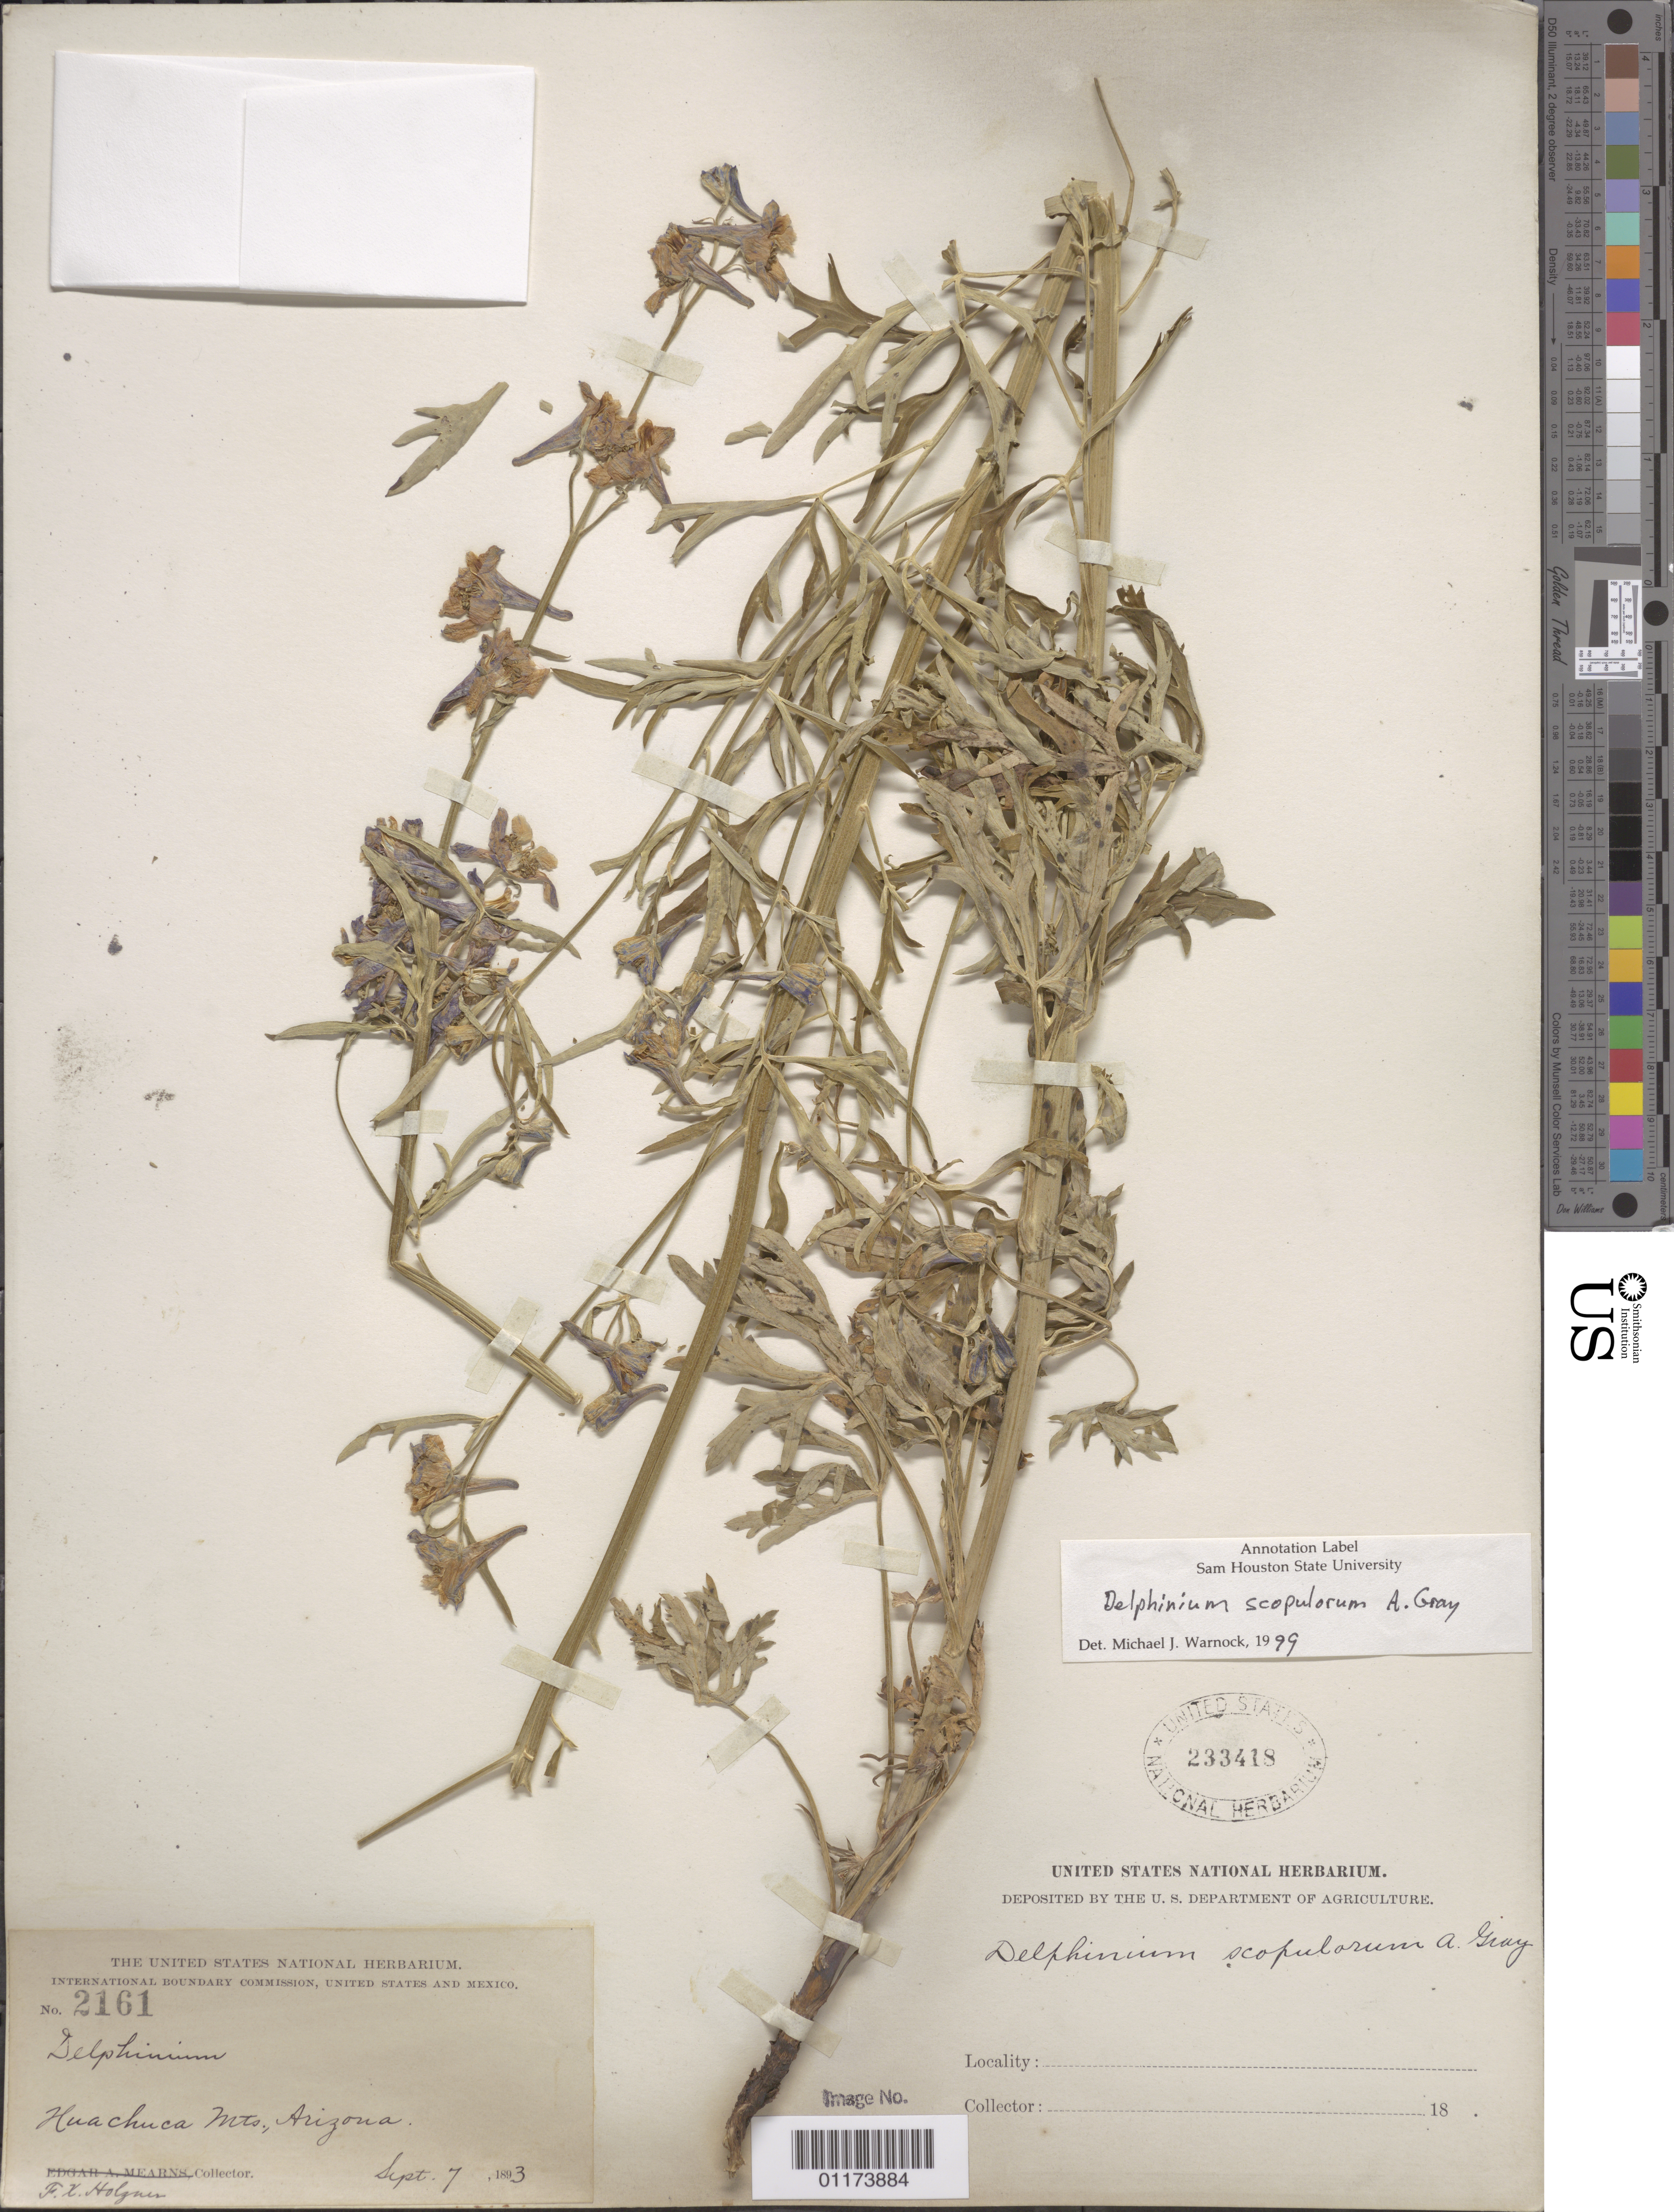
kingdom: Plantae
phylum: Tracheophyta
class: Magnoliopsida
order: Ranunculales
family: Ranunculaceae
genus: Delphinium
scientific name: Delphinium scopulorum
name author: A. Gray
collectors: F. X. Holzner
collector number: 2161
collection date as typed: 09 Sep 1893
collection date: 1893-09-09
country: United States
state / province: Arizona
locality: Huachuca Mts.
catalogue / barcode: US 233418